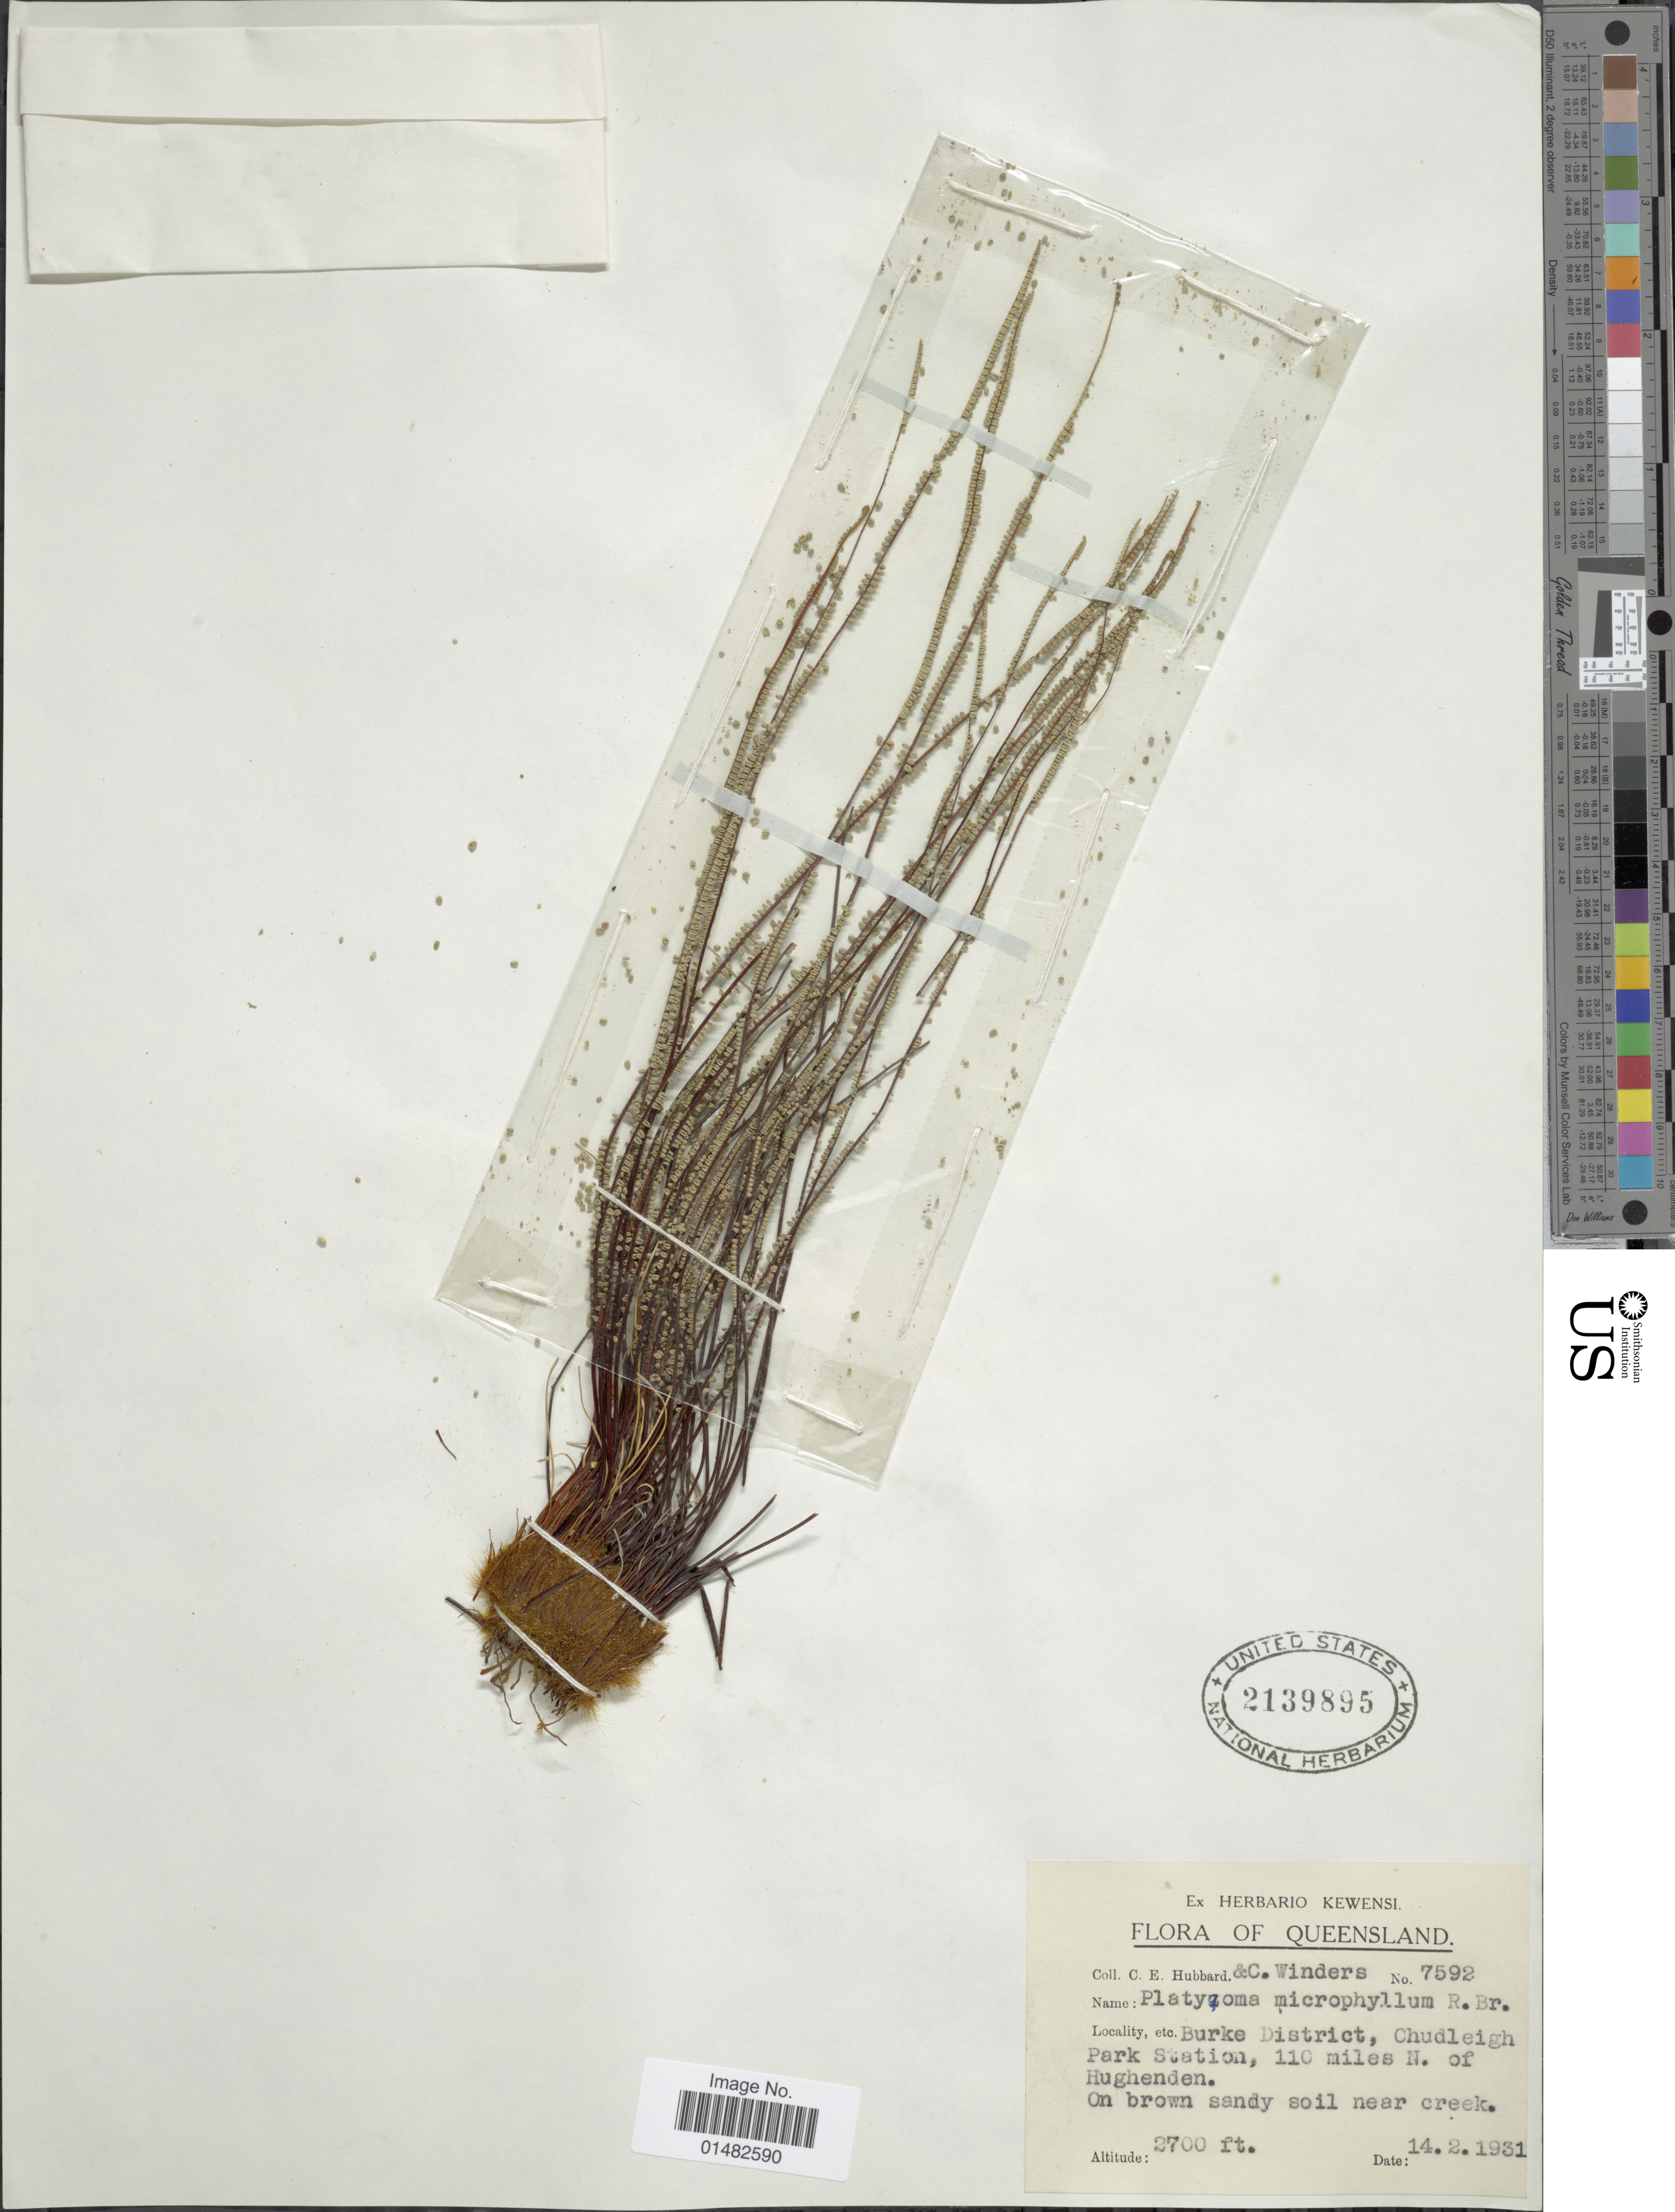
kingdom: Plantae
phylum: Tracheophyta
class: Polypodiopsida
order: Polypodiales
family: Pteridaceae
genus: Pteris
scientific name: Pteris platyzomopsis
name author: Christenh. & H. Schneid.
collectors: C. E. Hubbard & C. Winders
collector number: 7592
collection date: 1931-02-14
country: Australia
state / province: Queensland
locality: Queensland, Burke District, Chudleigh Park Station, 110 miles N. of Hughenden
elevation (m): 823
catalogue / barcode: US 2139895